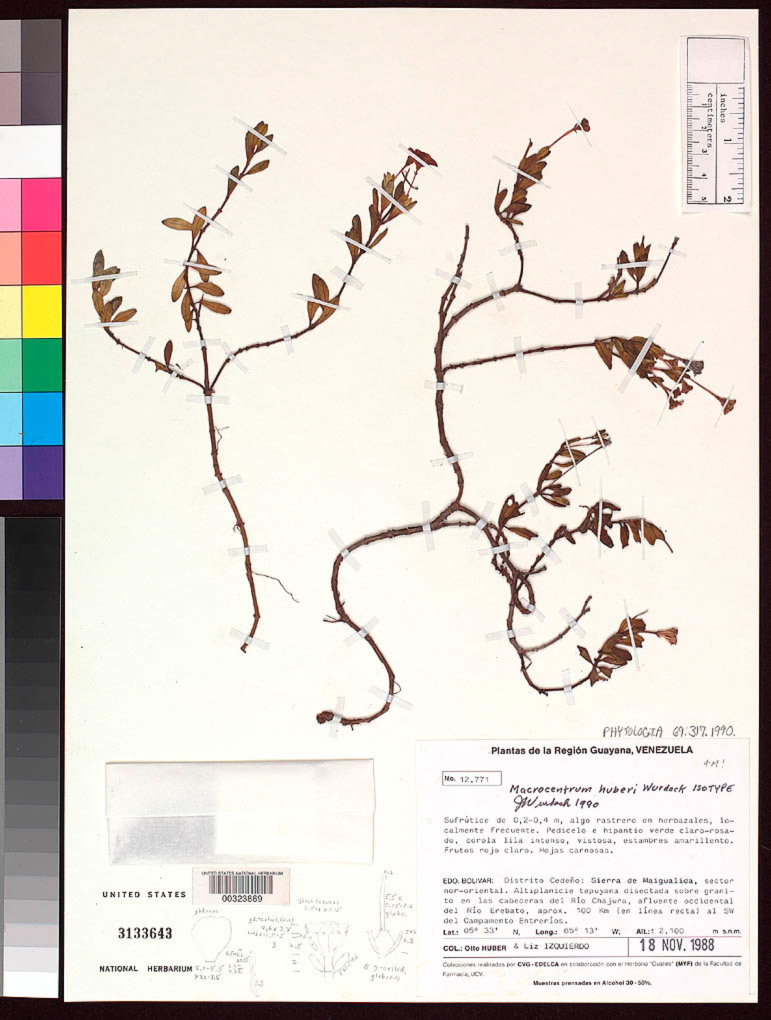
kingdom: Plantae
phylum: Tracheophyta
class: Magnoliopsida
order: Myrtales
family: Melastomataceae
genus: Macrocentrum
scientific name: Macrocentrum huberi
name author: Wurdack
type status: Isotype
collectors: O. Huber & L. Izquierdo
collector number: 12771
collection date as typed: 18 Nov 1988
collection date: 1988-11-18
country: Venezuela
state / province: Bolivar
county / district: Cedeno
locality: NE sector of Sierra Demaigualida, headwaters of Rio Chajura, W affluent of Rio Erebato.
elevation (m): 2100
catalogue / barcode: US 3133643